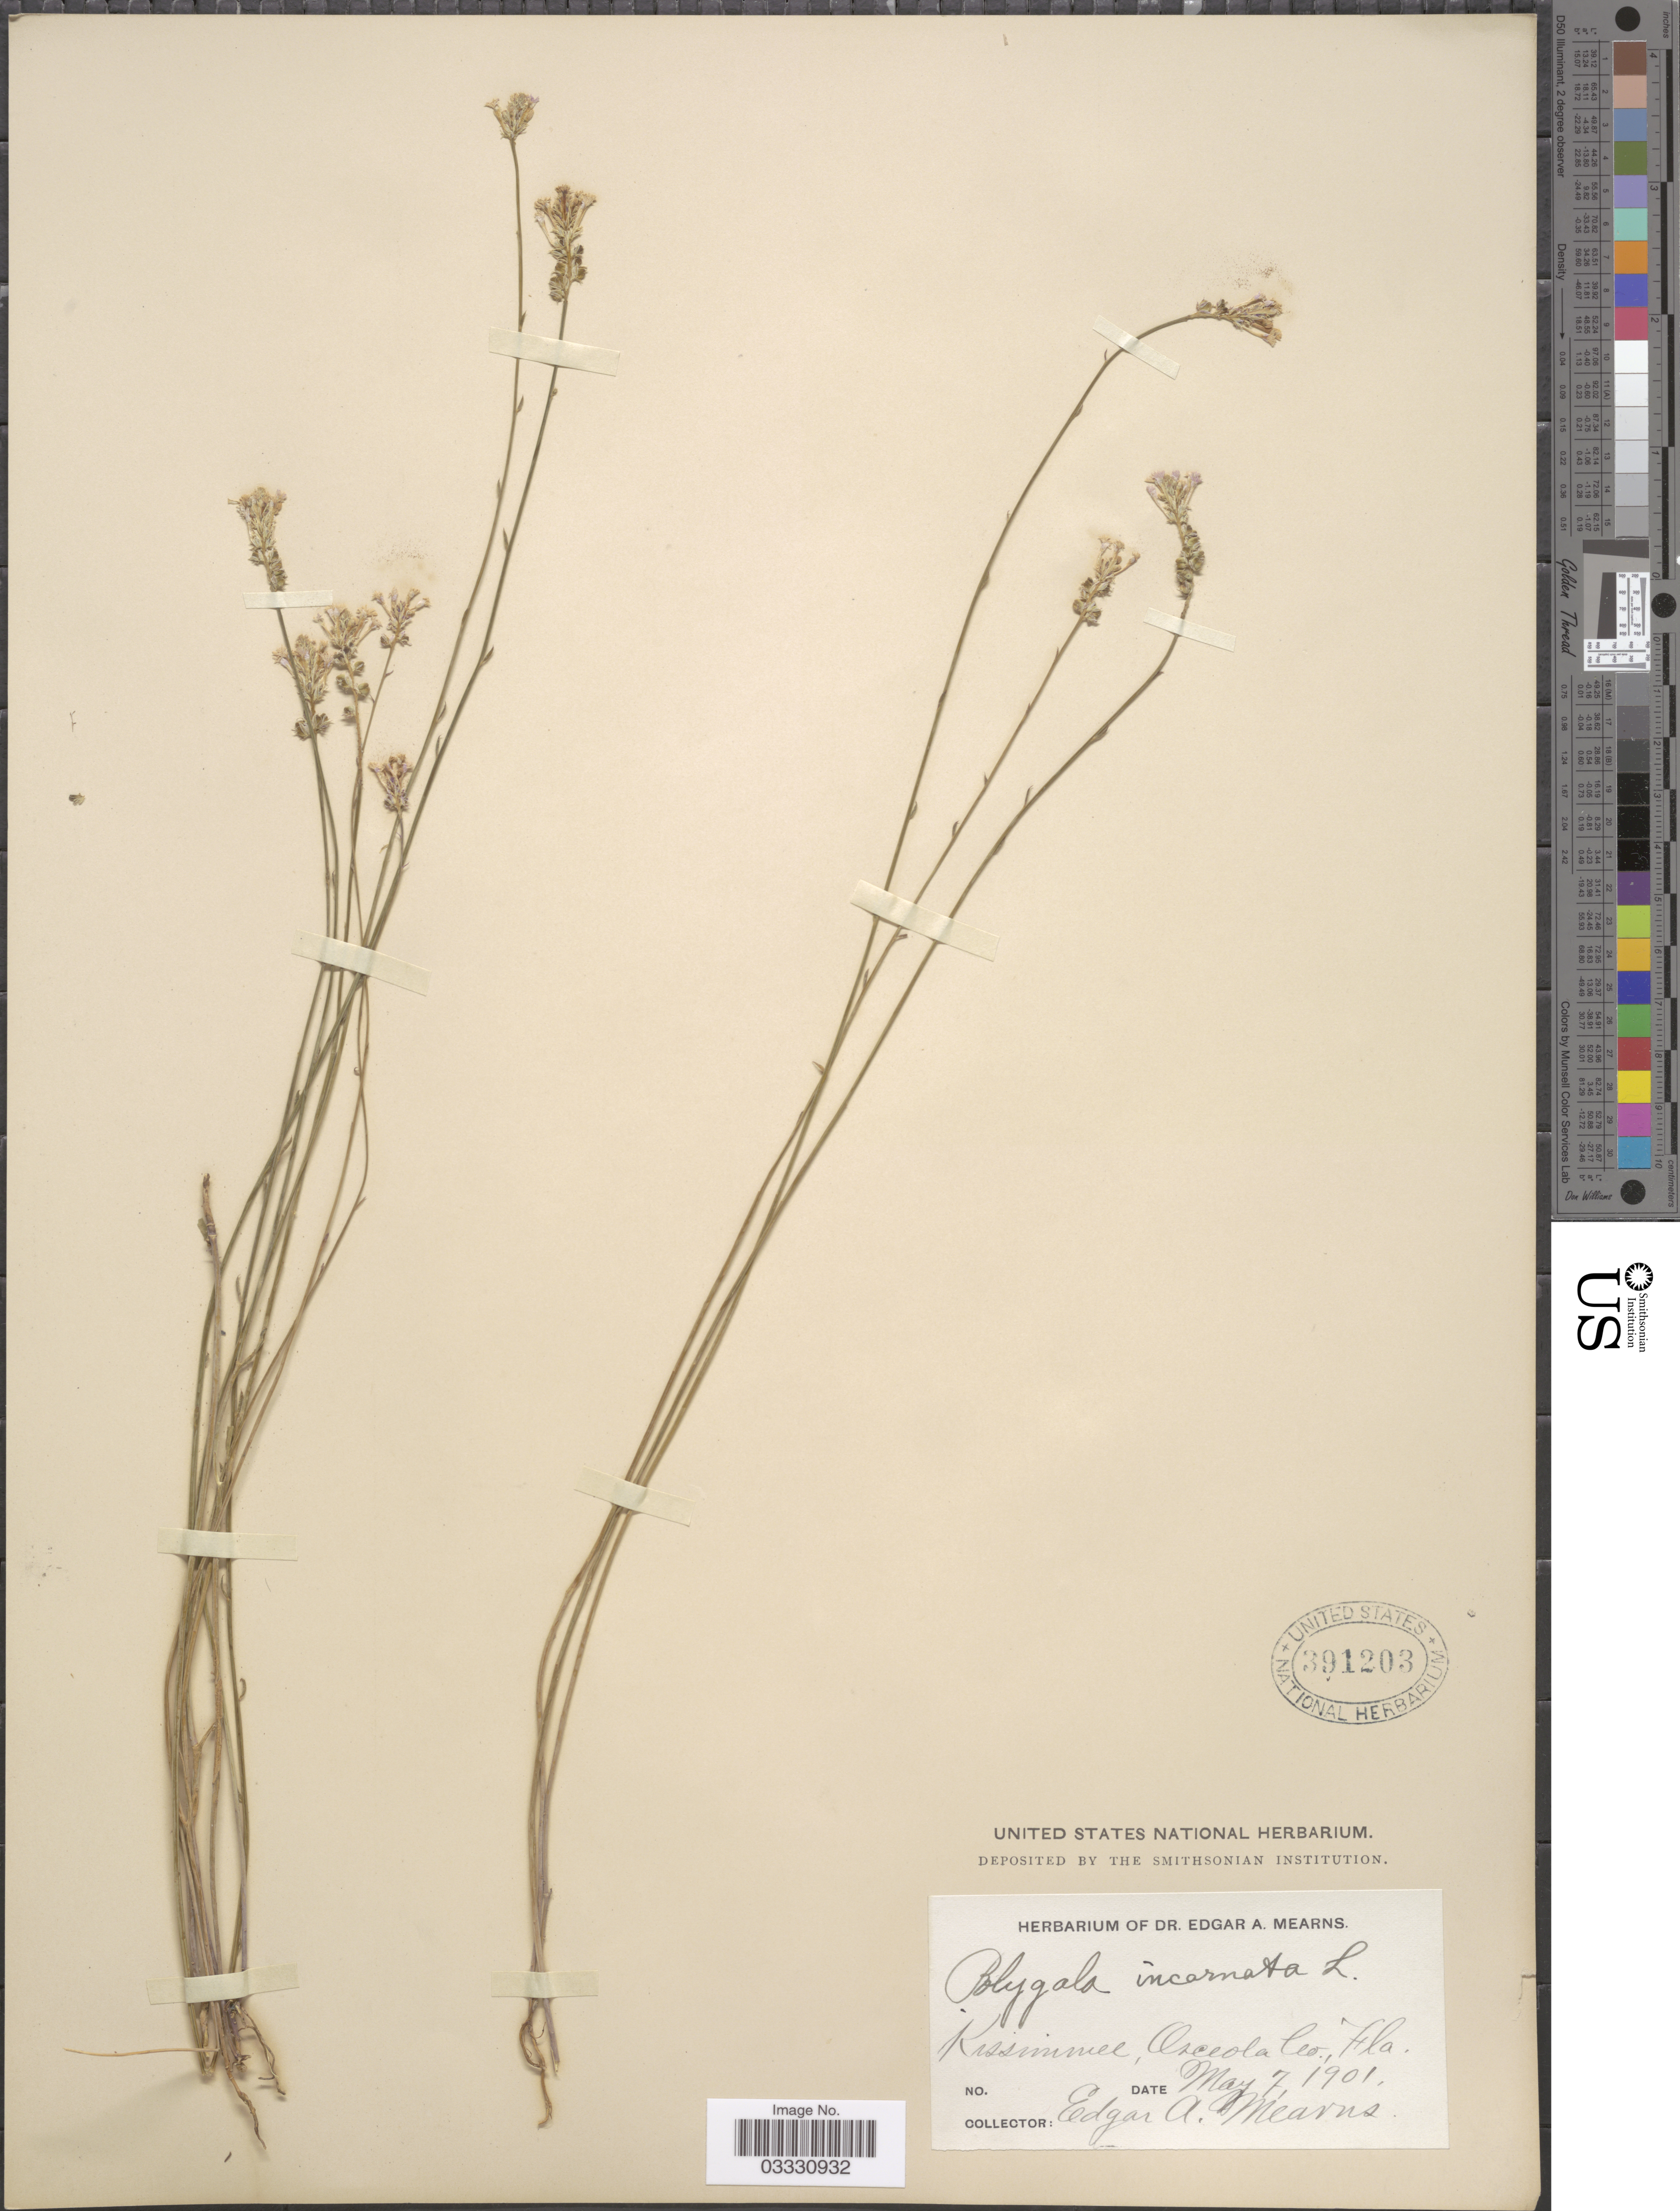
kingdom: Plantae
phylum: Tracheophyta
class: Magnoliopsida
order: Fabales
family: Polygalaceae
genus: Polygala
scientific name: Polygala incarnata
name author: L.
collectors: E. A. Mearns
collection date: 1901-05-07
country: United States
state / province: Florida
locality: Kissimmee, Osceola Co.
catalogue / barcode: US 391203